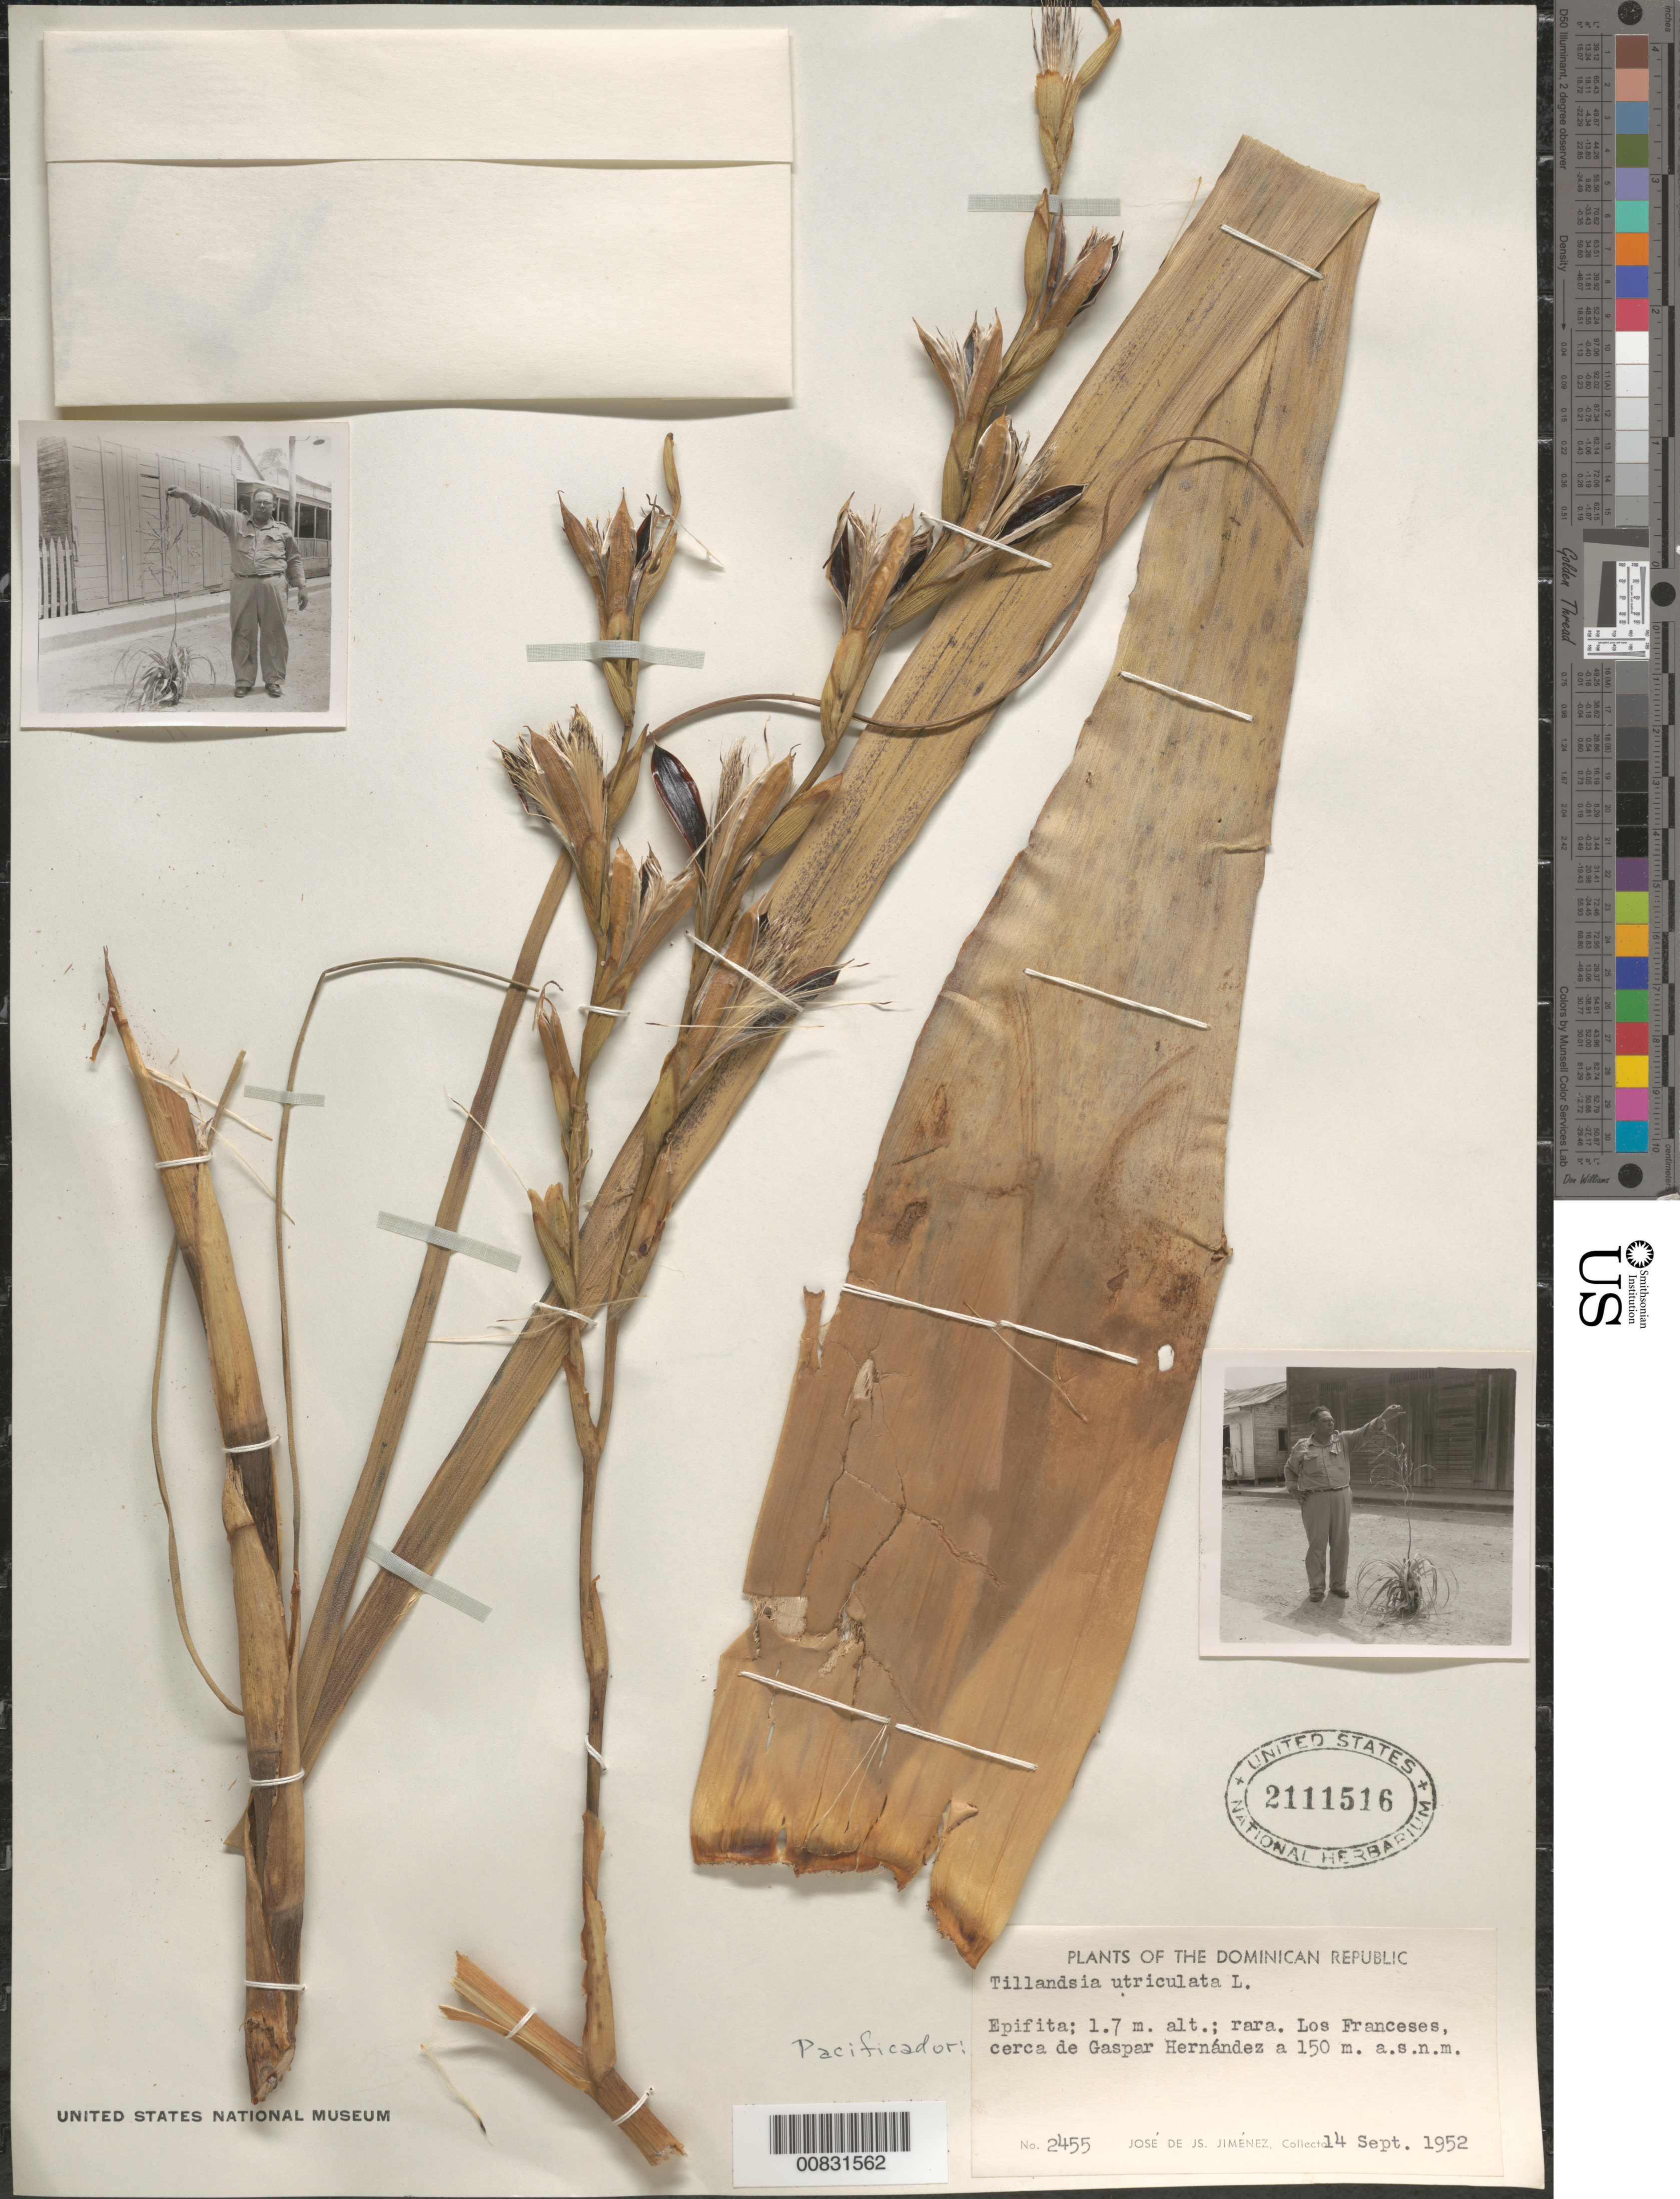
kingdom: Plantae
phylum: Tracheophyta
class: Liliopsida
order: Poales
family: Bromeliaceae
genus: Tillandsia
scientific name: Tillandsia utriculata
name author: L.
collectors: J. J. Jiménez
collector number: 2455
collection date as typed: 14 Sep 1952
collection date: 1952-09-14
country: Dominican Republic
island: Hispaniola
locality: Los Franceses cerca de Gaspar Hernández.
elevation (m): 150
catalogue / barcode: US 2111516